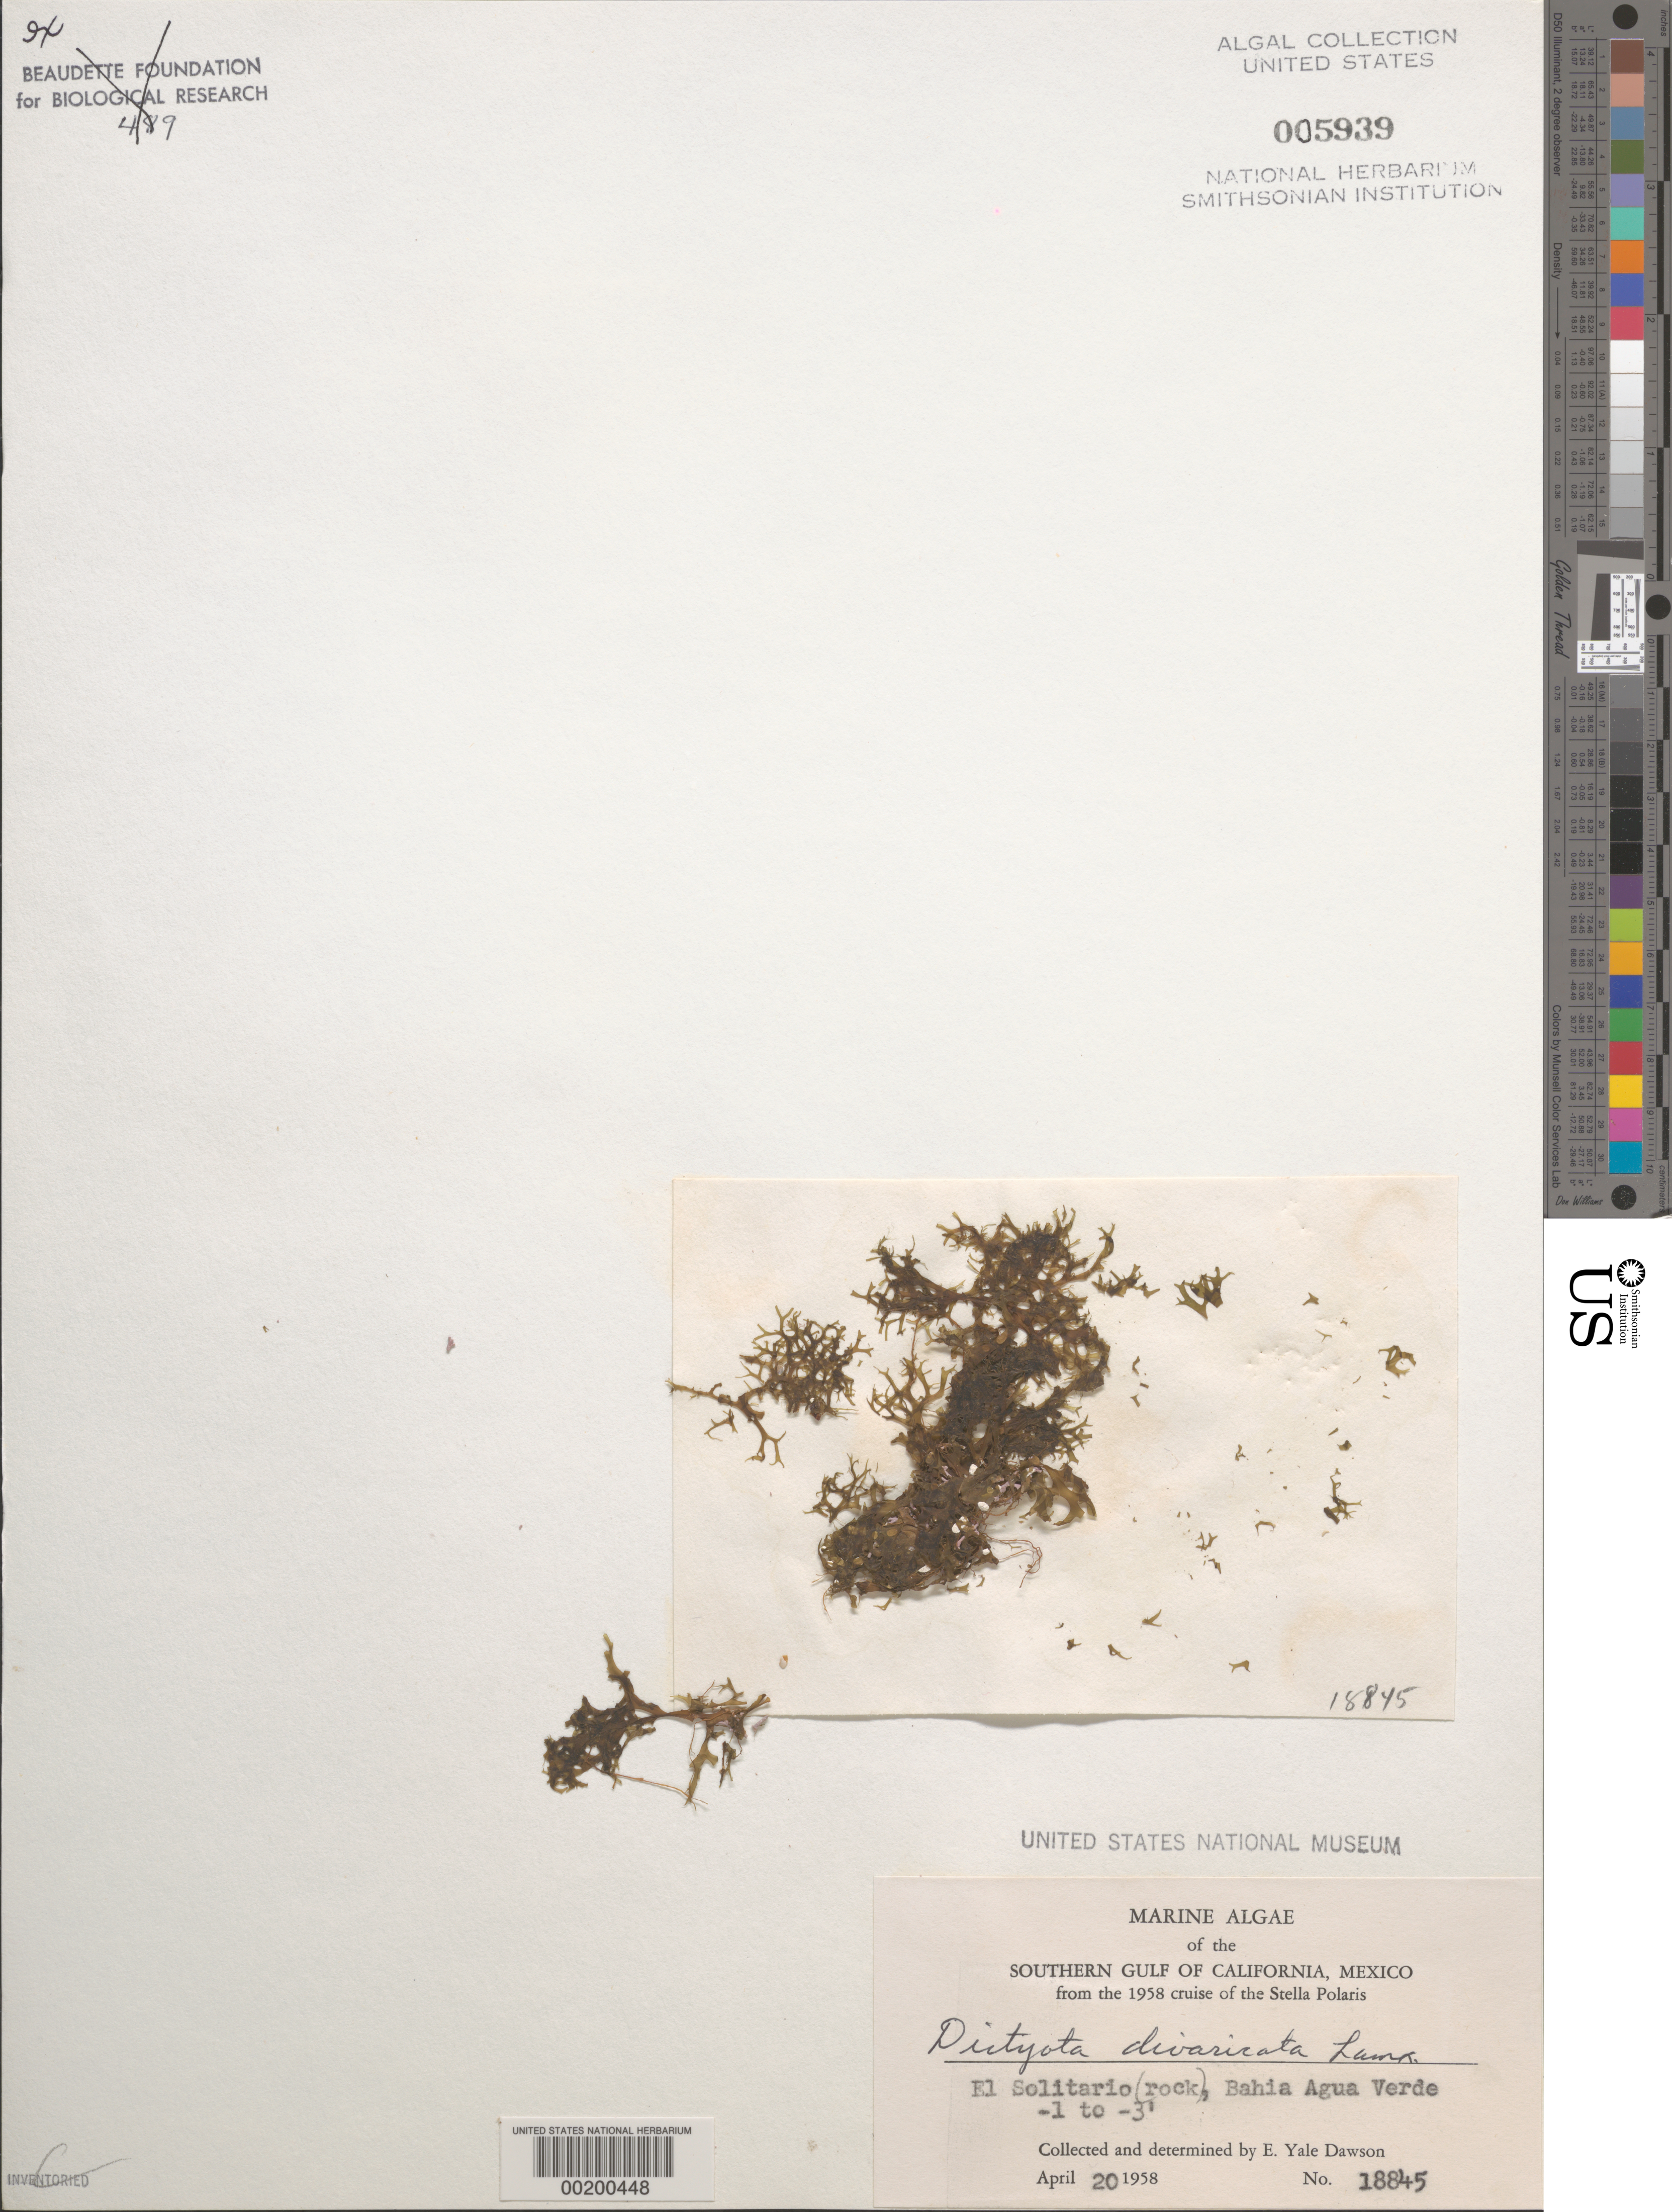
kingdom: Chromista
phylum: Ochrophyta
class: Phaeophyceae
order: Dictyotales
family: Dictyotaceae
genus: Dictyota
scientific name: Dictyota divaricata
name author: J.V.Lamouroux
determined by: Dawson, E. Y.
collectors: E. Y. Dawson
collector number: EYD 18845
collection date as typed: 20 Apr 1958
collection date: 1958-04-20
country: Mexico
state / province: Baja California Sur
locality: El Solitario, Bahia Agua Verde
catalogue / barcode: US 5939